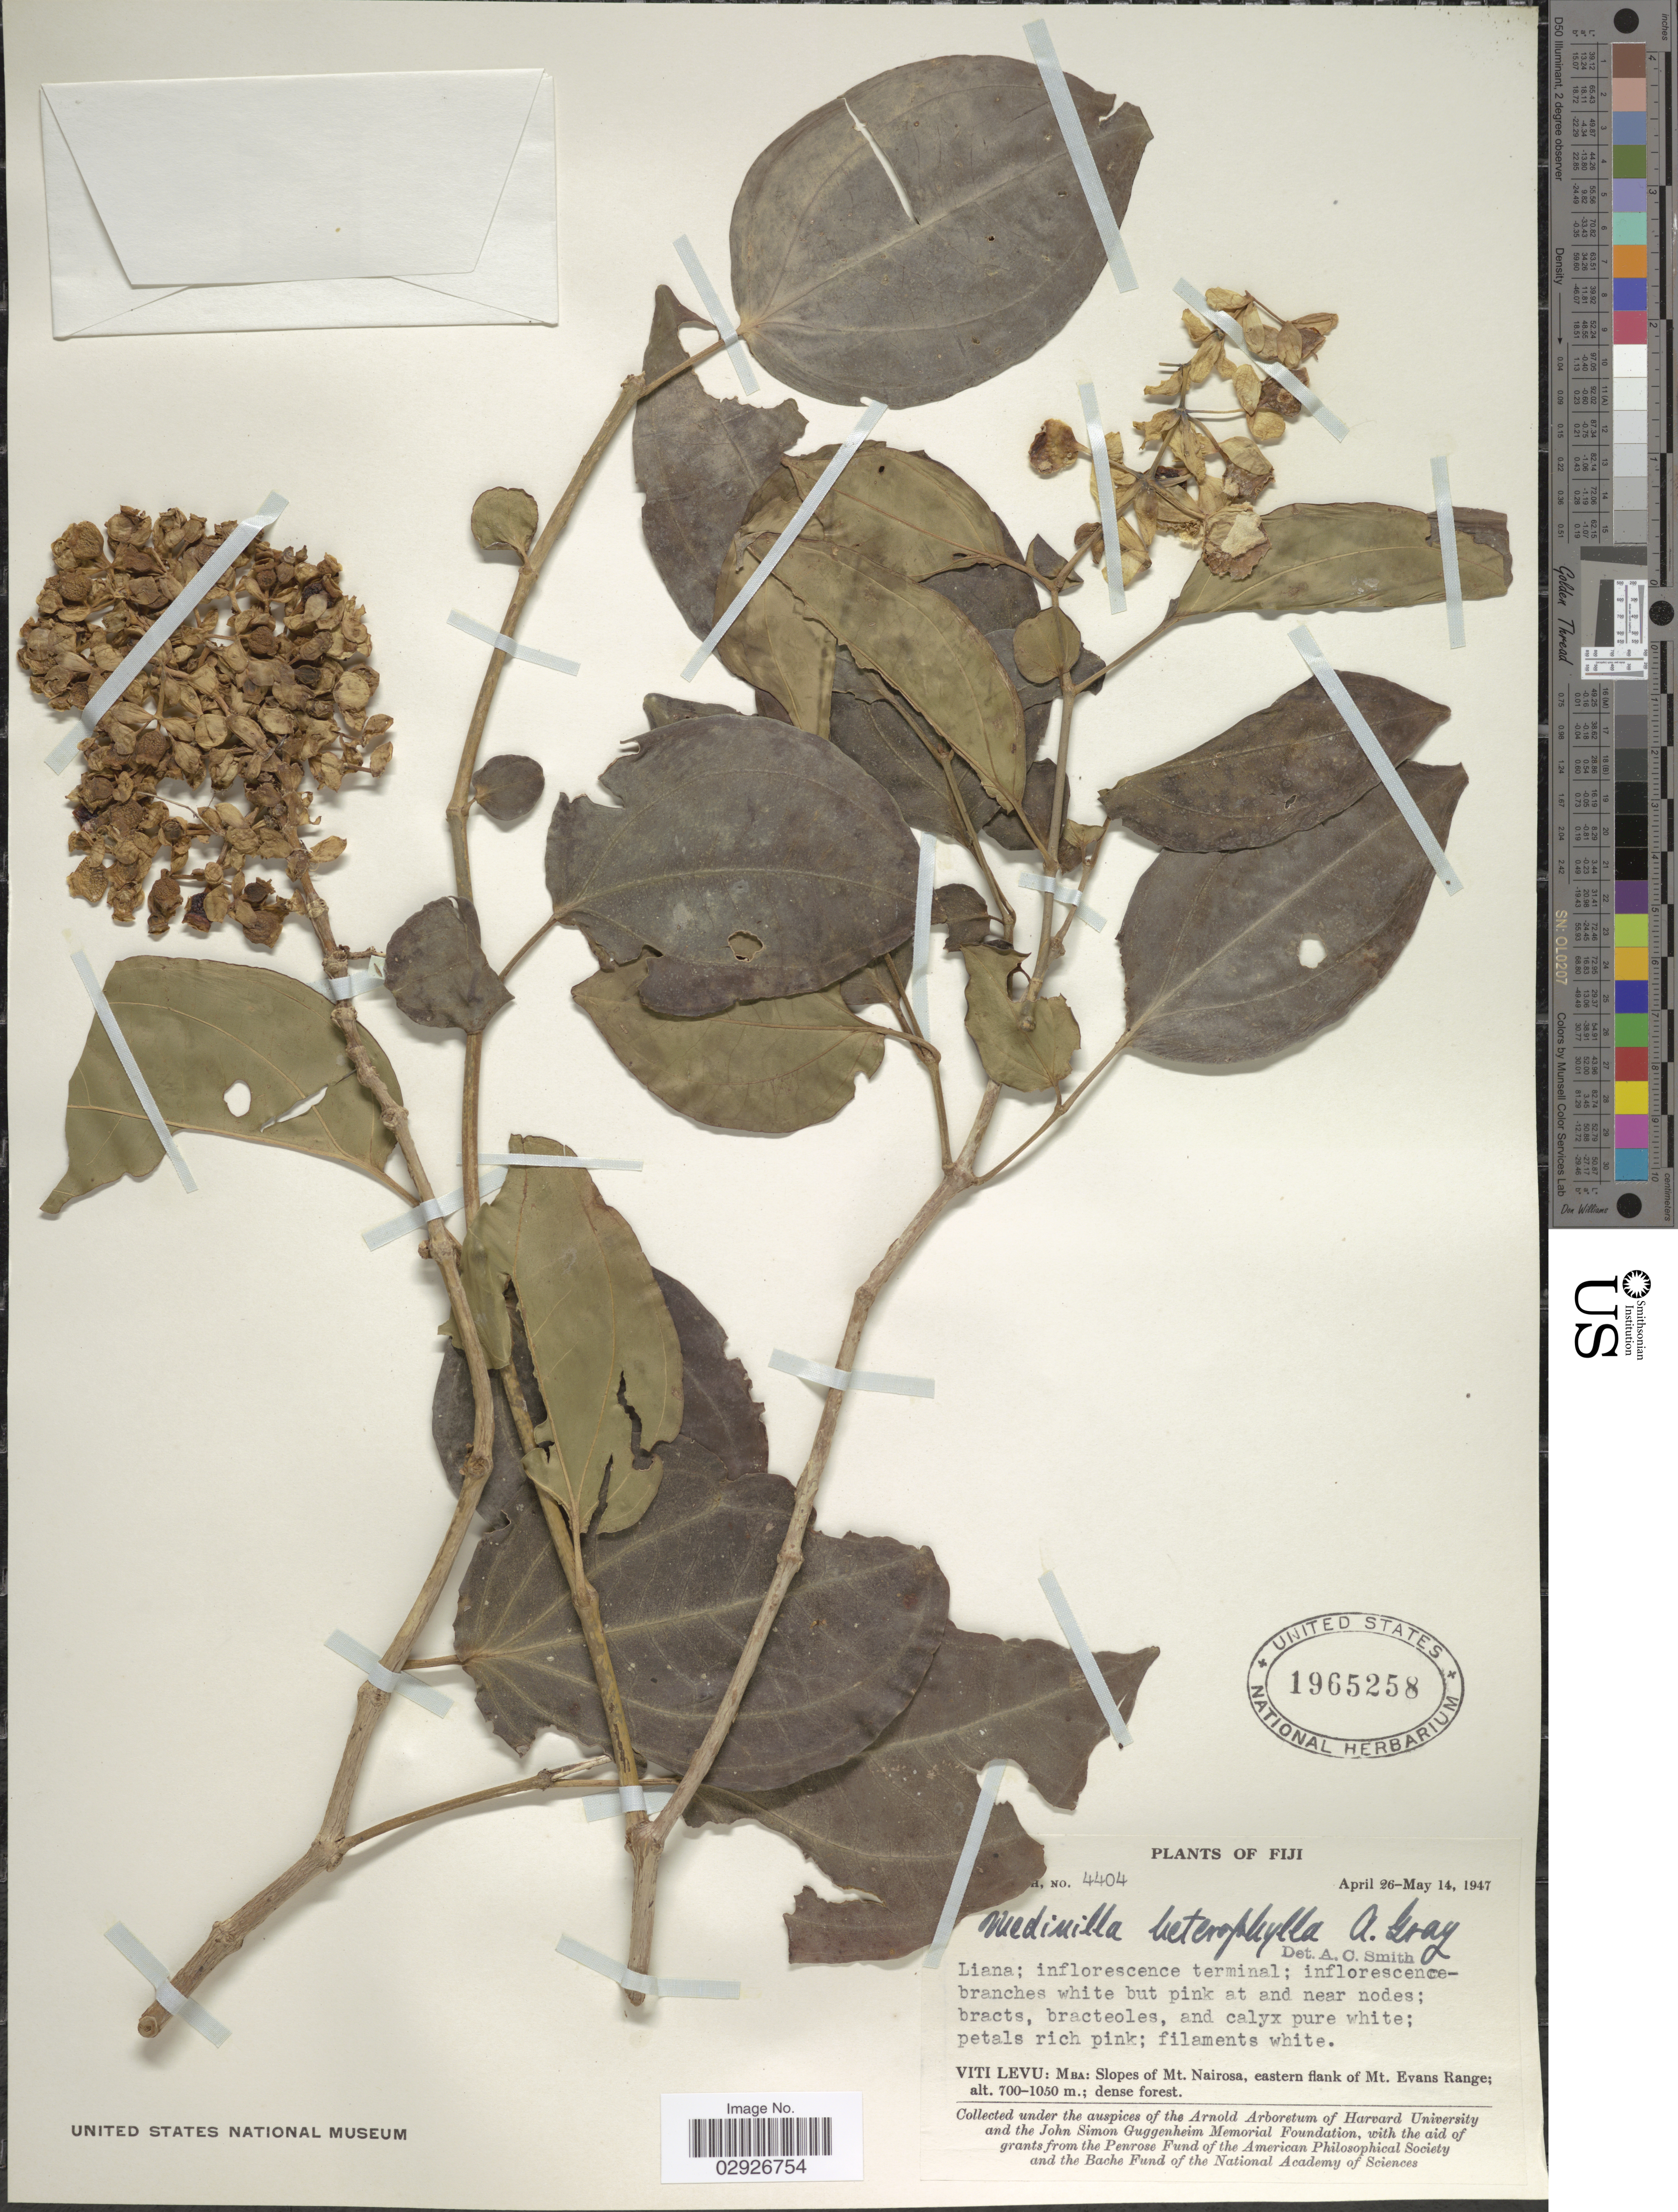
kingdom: Plantae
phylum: Tracheophyta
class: Magnoliopsida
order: Myrtales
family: Melastomataceae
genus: Medinilla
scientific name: Medinilla heterophylla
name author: A. Gray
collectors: A. C. Smith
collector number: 4404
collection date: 1947-04-26/1947-05-14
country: Fiji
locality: Viti Levu: Mba: Slopes of Mt. Nairosa, eastern flank of Mt. Evans Range.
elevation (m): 700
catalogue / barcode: US 1965258